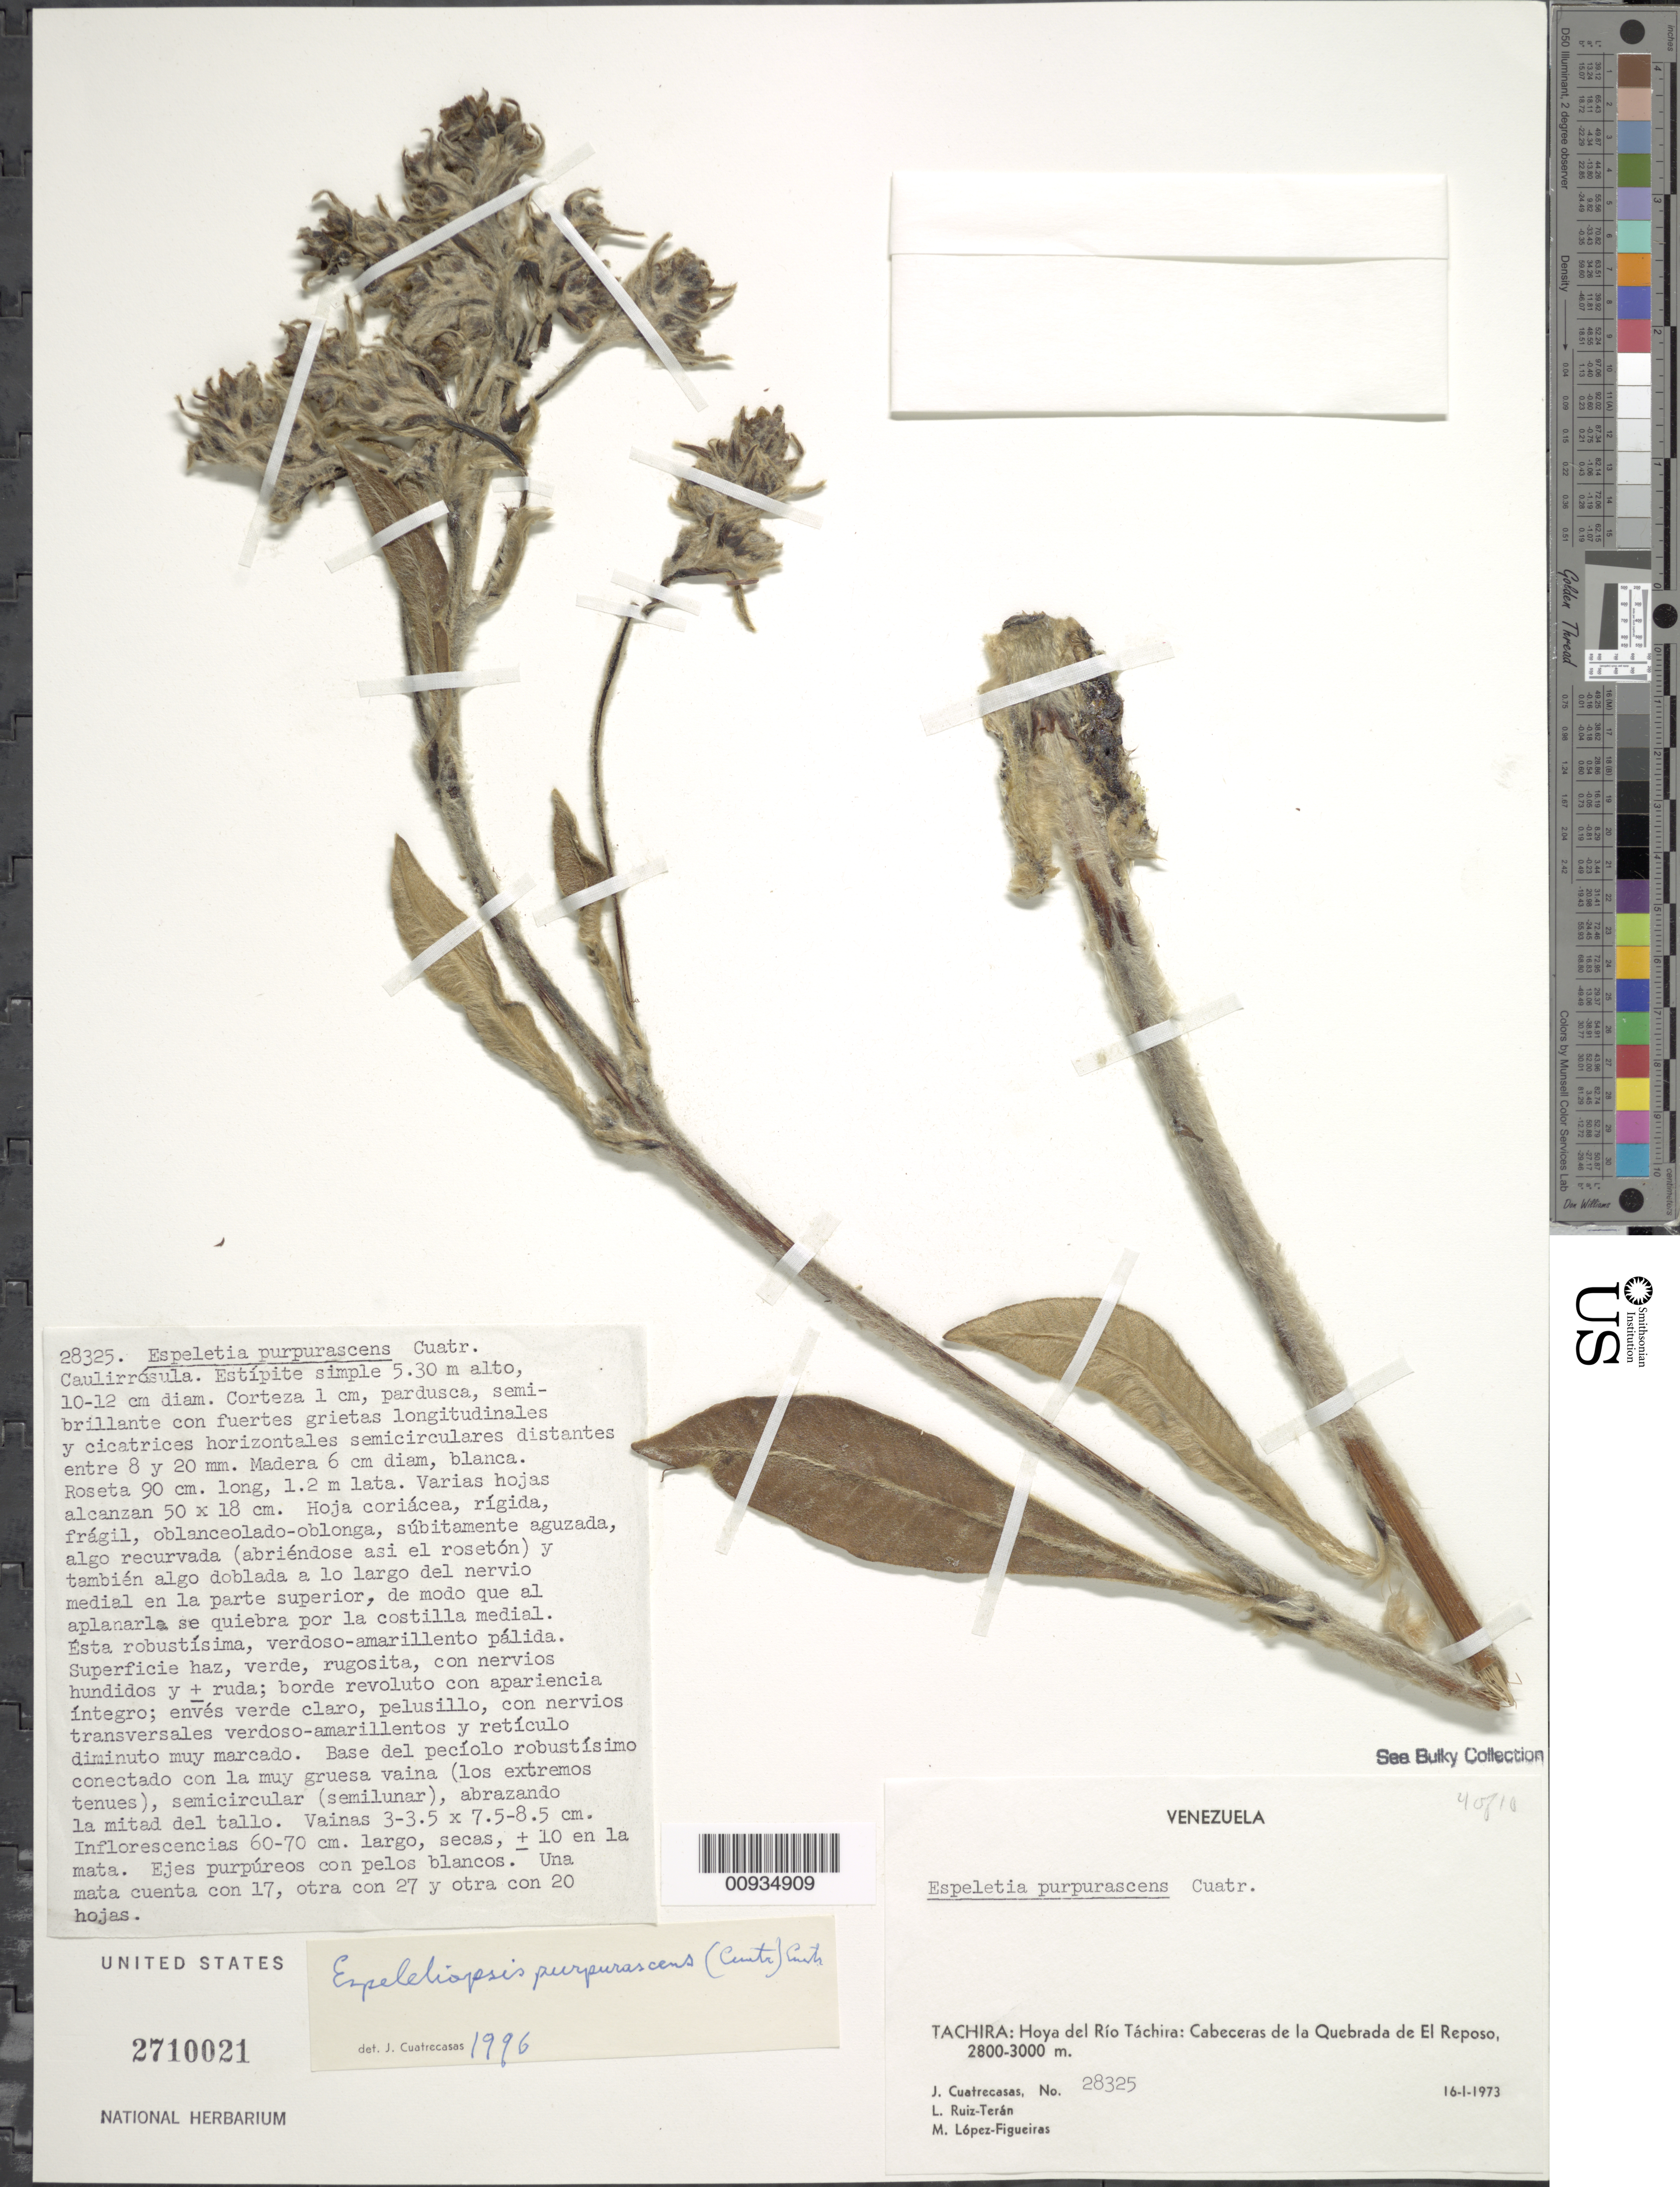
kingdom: Plantae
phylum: Tracheophyta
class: Magnoliopsida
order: Asterales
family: Asteraceae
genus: Espeletiopsis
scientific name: Espeletiopsis purpurascens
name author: (Cuatrec.) Cuatrec.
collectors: J. Cuatrecasas, L. E. Ruíz-Terán & M. López Figueiras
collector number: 28325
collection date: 1973-01-16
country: Venezuela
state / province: Tachira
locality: Hoya del Rio Tachira, Cabeceras de la Quebrada de El Reposo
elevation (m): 2800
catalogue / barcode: US 2710021